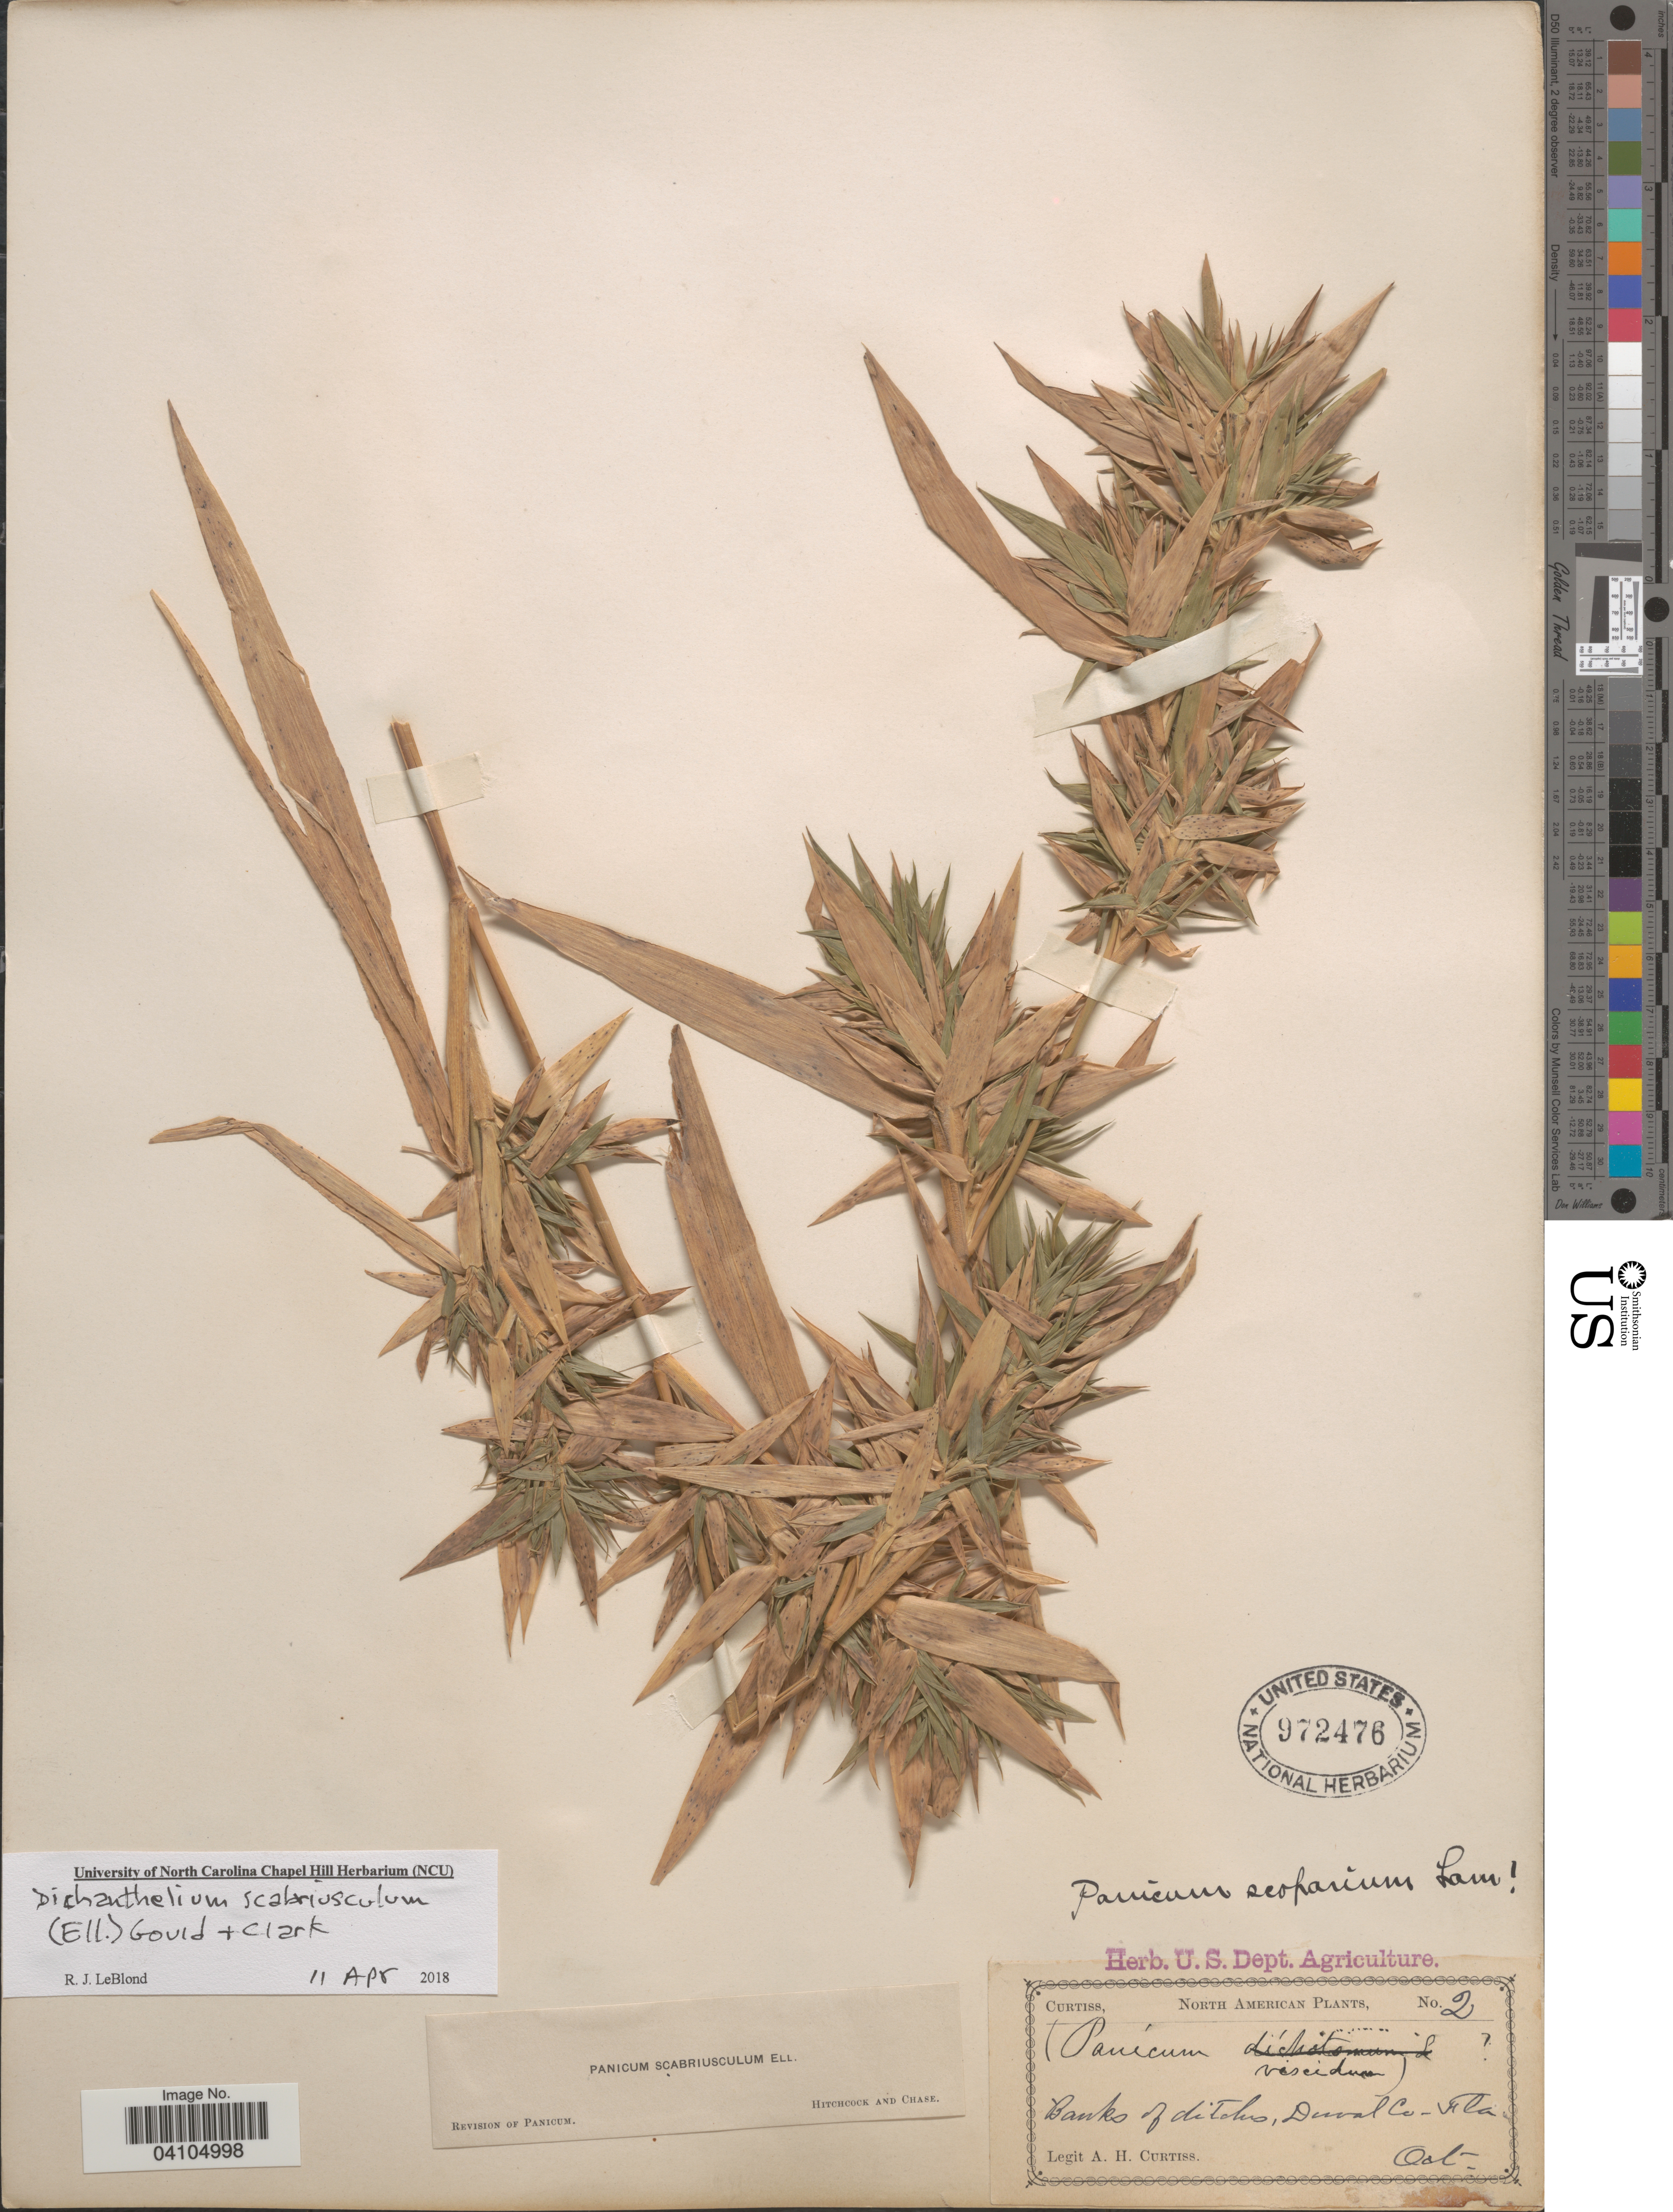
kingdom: Plantae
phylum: Tracheophyta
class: Liliopsida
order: Poales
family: Poaceae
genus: Dichanthelium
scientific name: Dichanthelium scabriusculum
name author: (Elliott) Gould & C.A. Clark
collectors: A. H. Curtiss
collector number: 2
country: United States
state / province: Florida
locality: Duval Co.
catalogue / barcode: US 972476